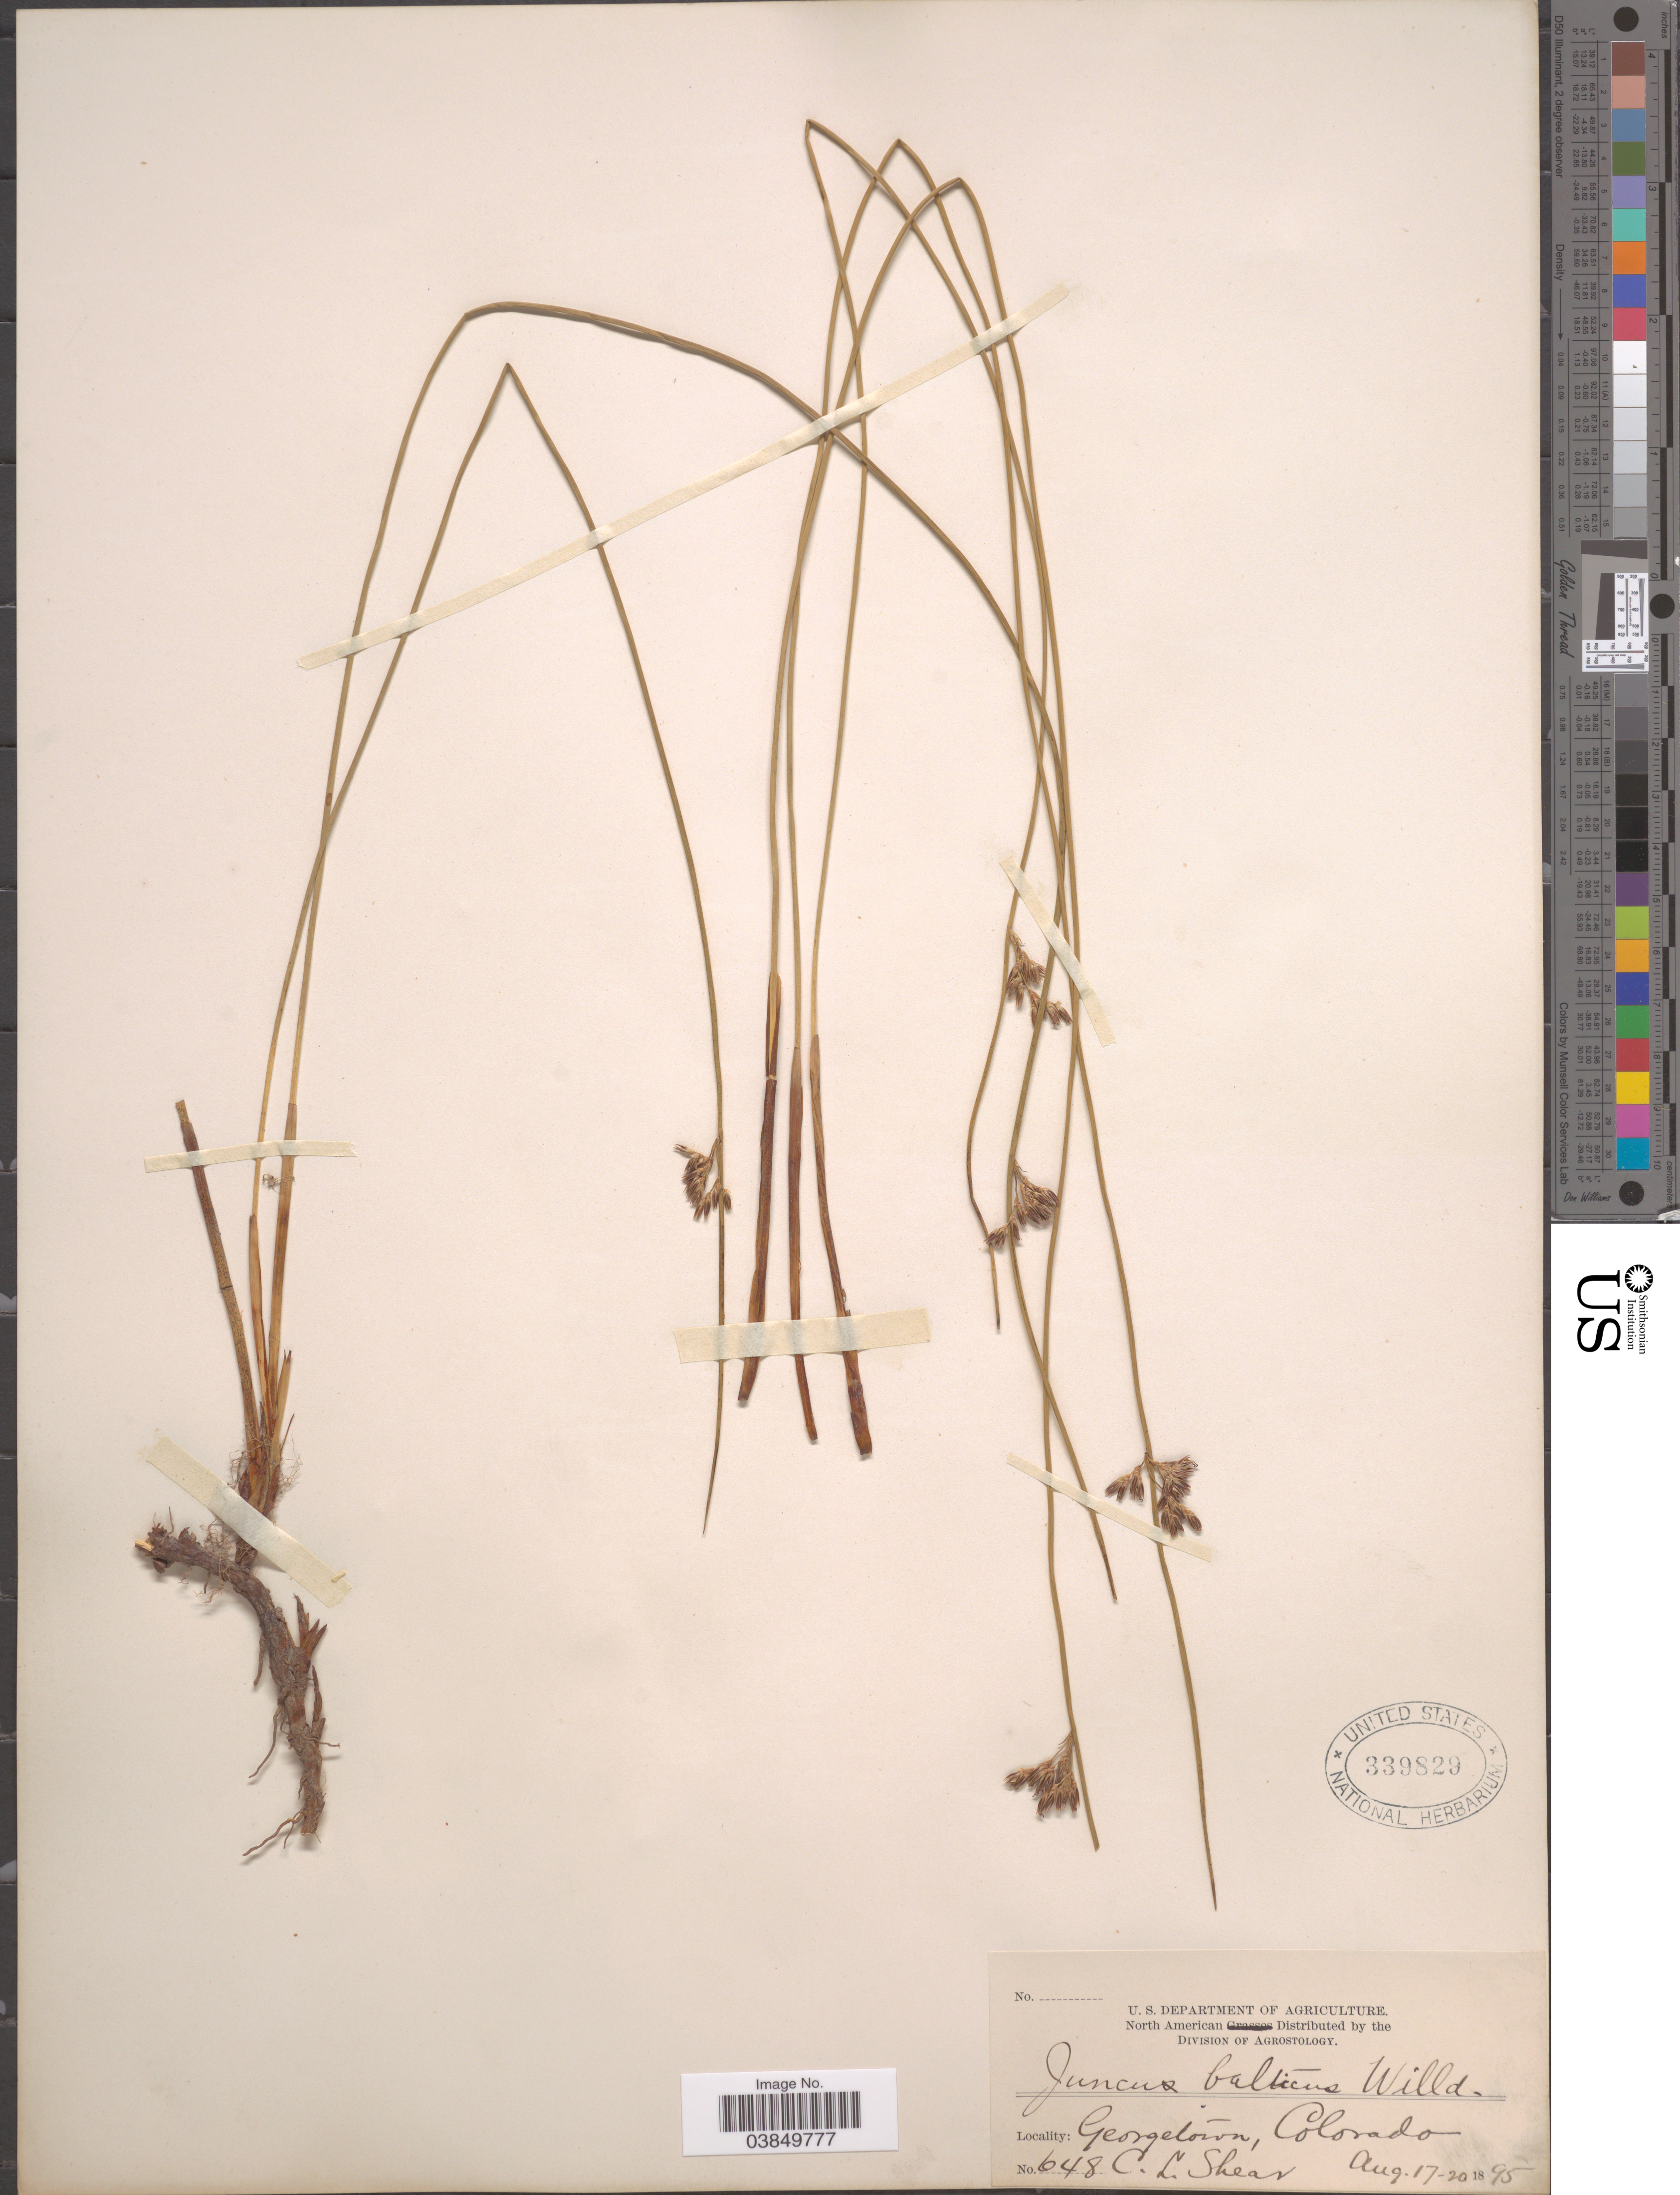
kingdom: Plantae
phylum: Tracheophyta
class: Liliopsida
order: Poales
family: Juncaceae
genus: Juncus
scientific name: Juncus balticus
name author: Willd.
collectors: C. L. Shear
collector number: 648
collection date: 1895-08-17/1895-08-20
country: United States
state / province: Colorado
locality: Georgetown.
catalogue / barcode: US 339829